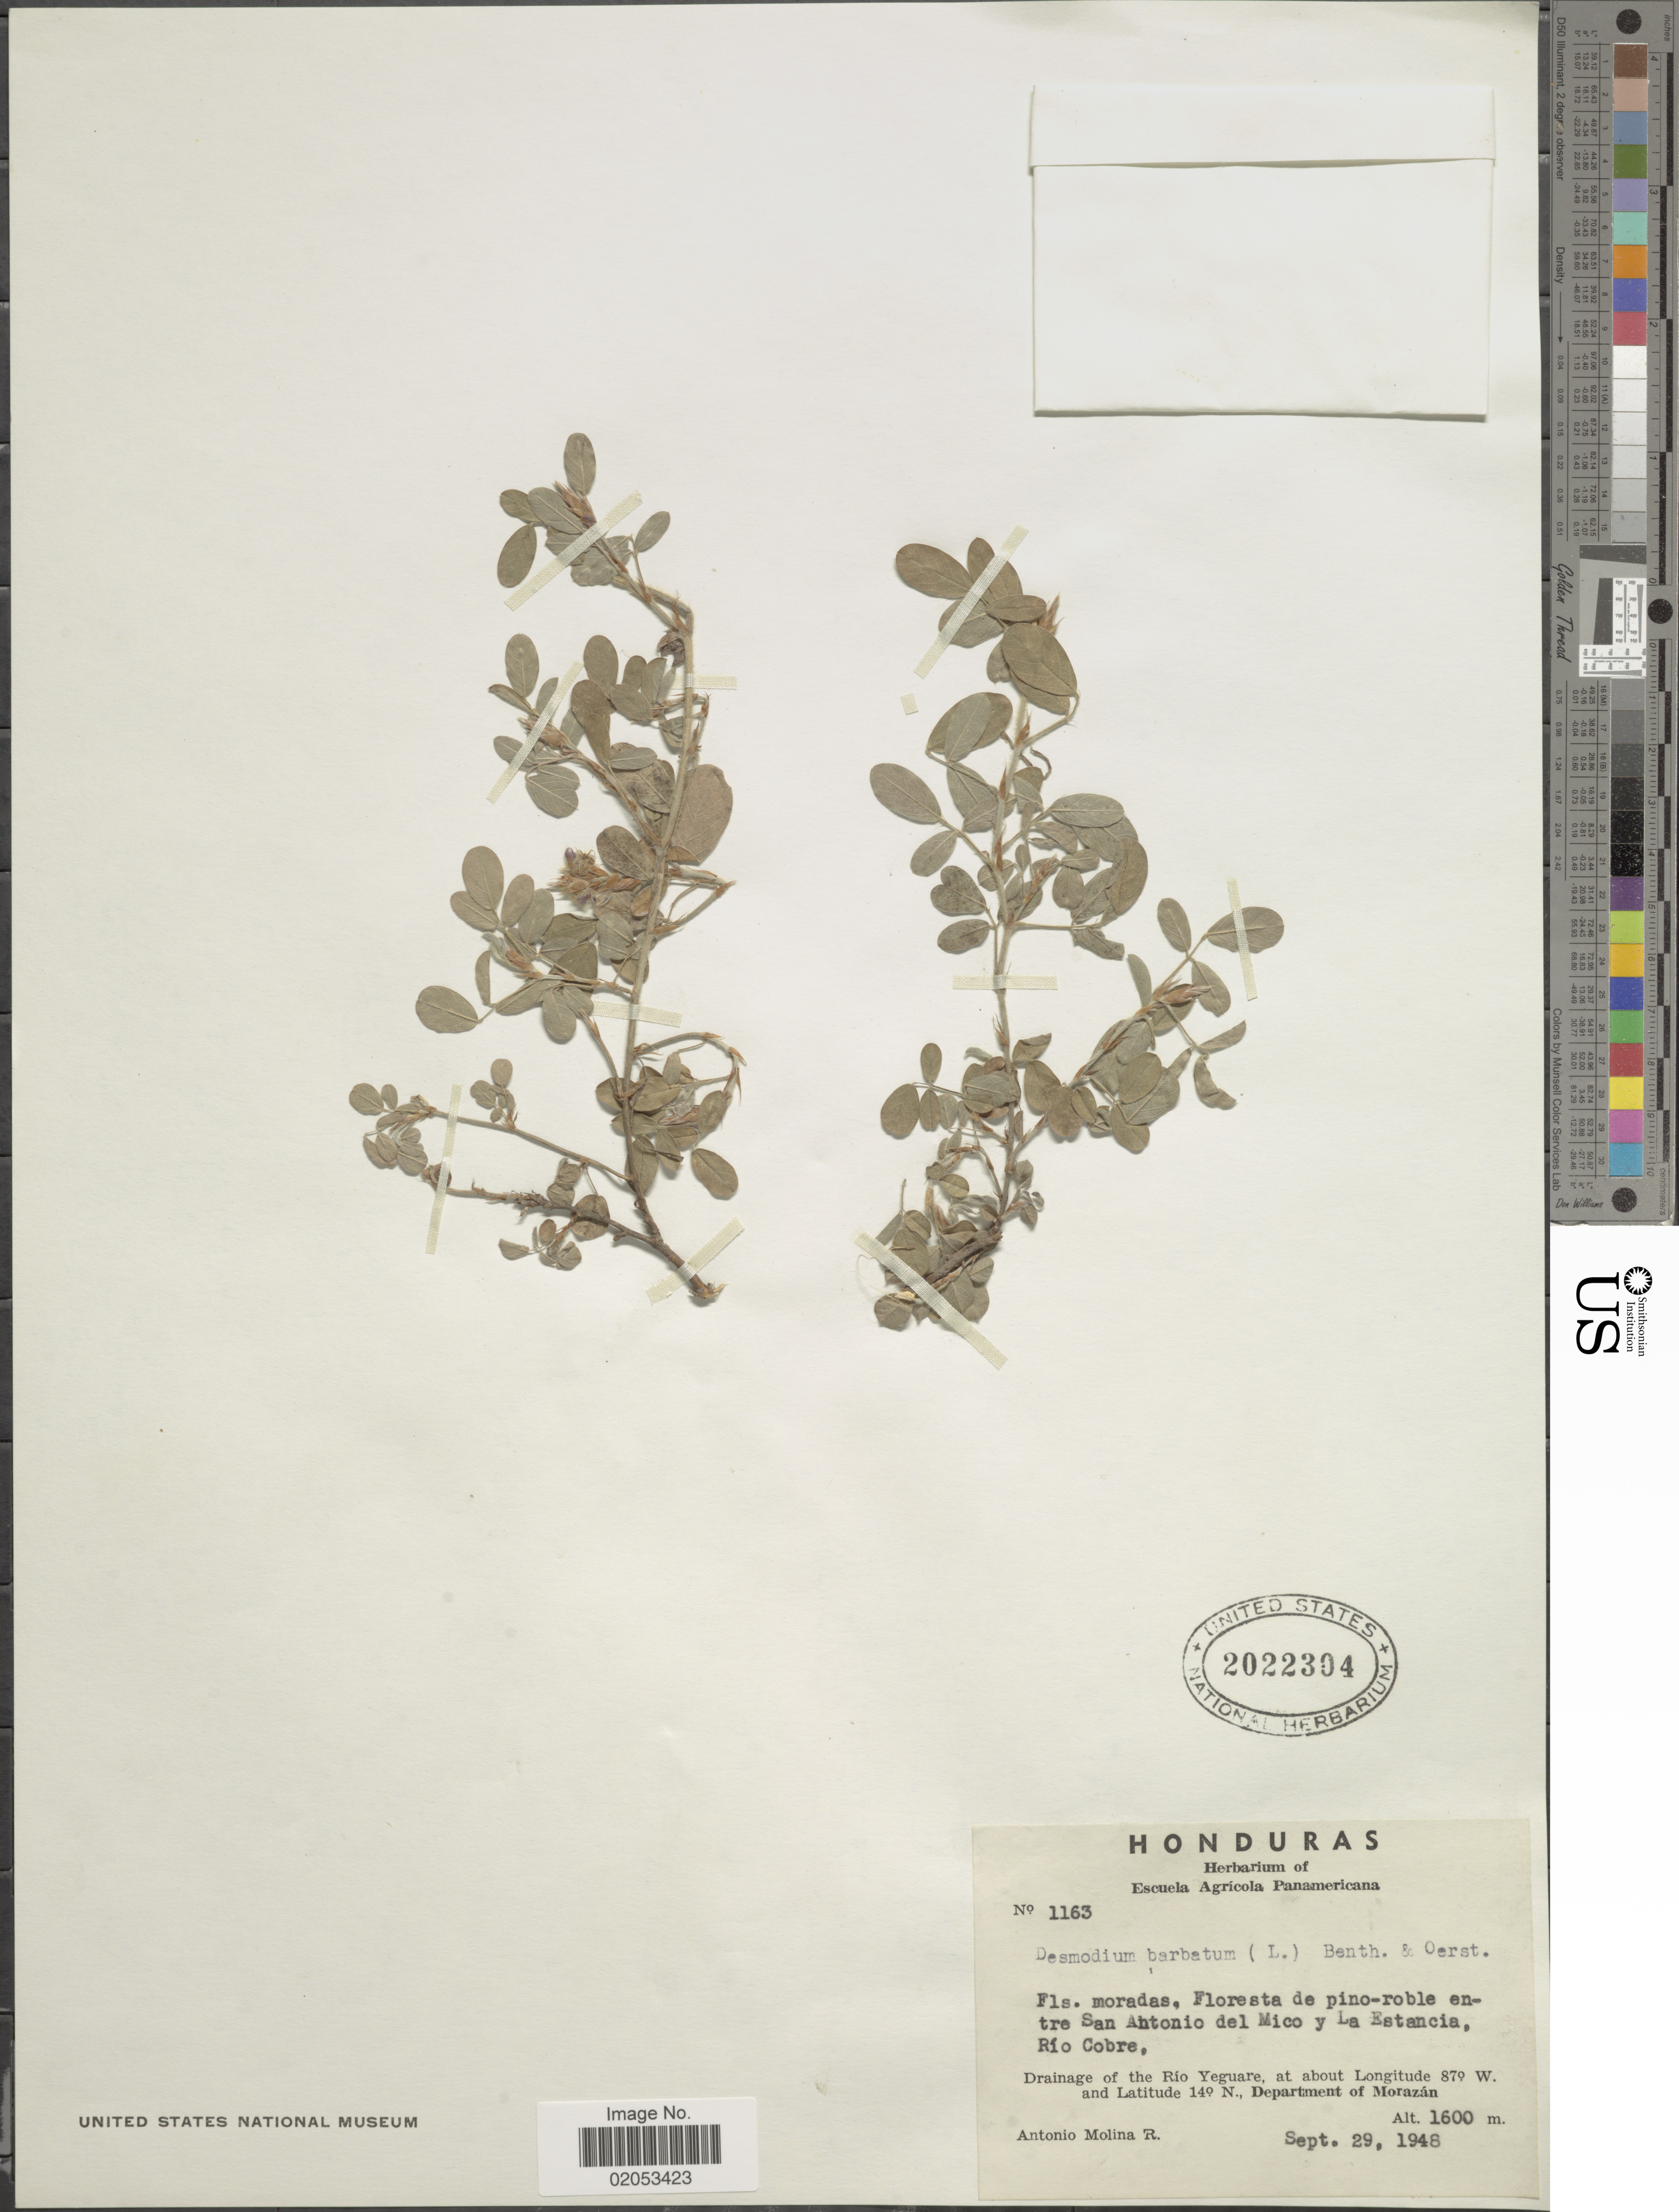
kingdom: Plantae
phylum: Tracheophyta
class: Magnoliopsida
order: Fabales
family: Fabaceae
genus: Grona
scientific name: Grona barbata var. barbata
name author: (L.) H. Ohashi & K. Ohashi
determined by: Strong, Mark T., (BOT), Smithsonian Institution - National Museum of Natural History (UNITED STATES)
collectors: A. Molina R.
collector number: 1163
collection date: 1948-09-29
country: Honduras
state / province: Fco. Morazán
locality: Floresta de pino-roble entre San Antonio del Mico y La Estancia, Río Cobre, Drainage of the Río Yeguare, Department of Morazán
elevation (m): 1600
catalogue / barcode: US 2022304